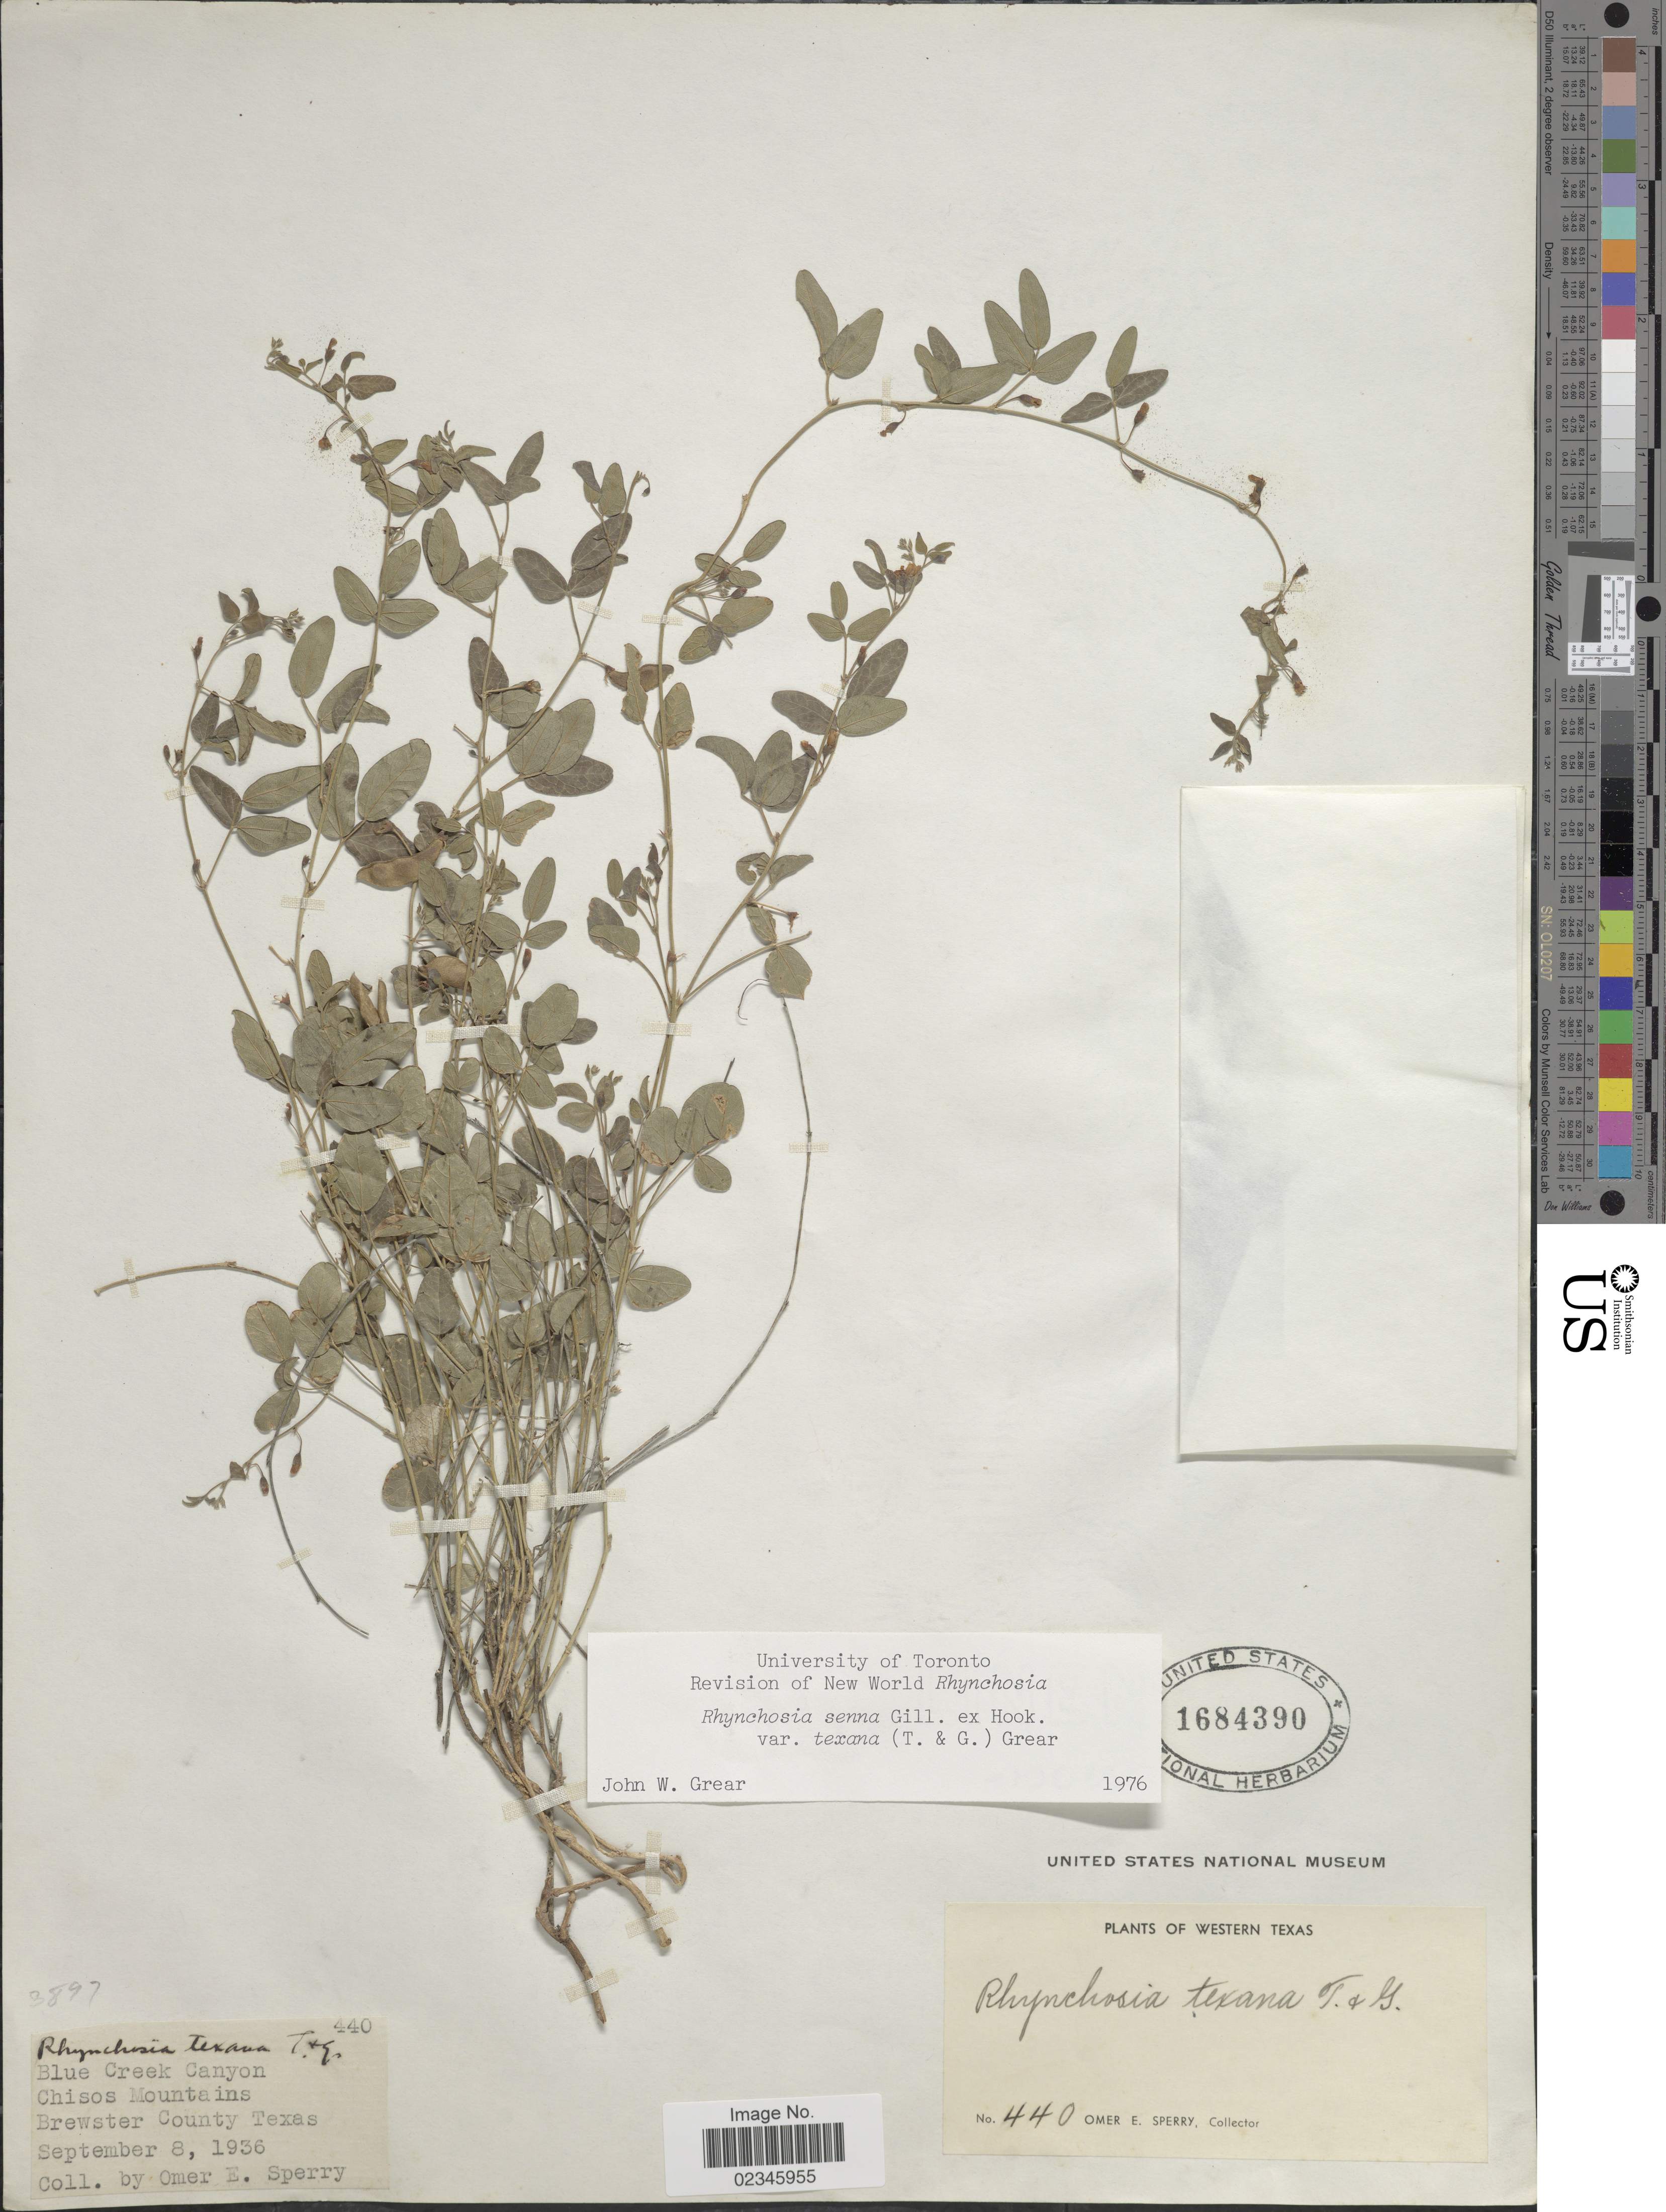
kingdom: Plantae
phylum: Tracheophyta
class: Magnoliopsida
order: Fabales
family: Fabaceae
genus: Rhynchosia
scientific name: Rhynchosia senna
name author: Gillies ex Hook.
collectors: O. E. Sperry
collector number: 440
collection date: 1936-09-08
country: United States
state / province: Texas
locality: Western Texas, Blue Creek Canyon, Chisos County, Brewster County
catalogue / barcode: US 1684390